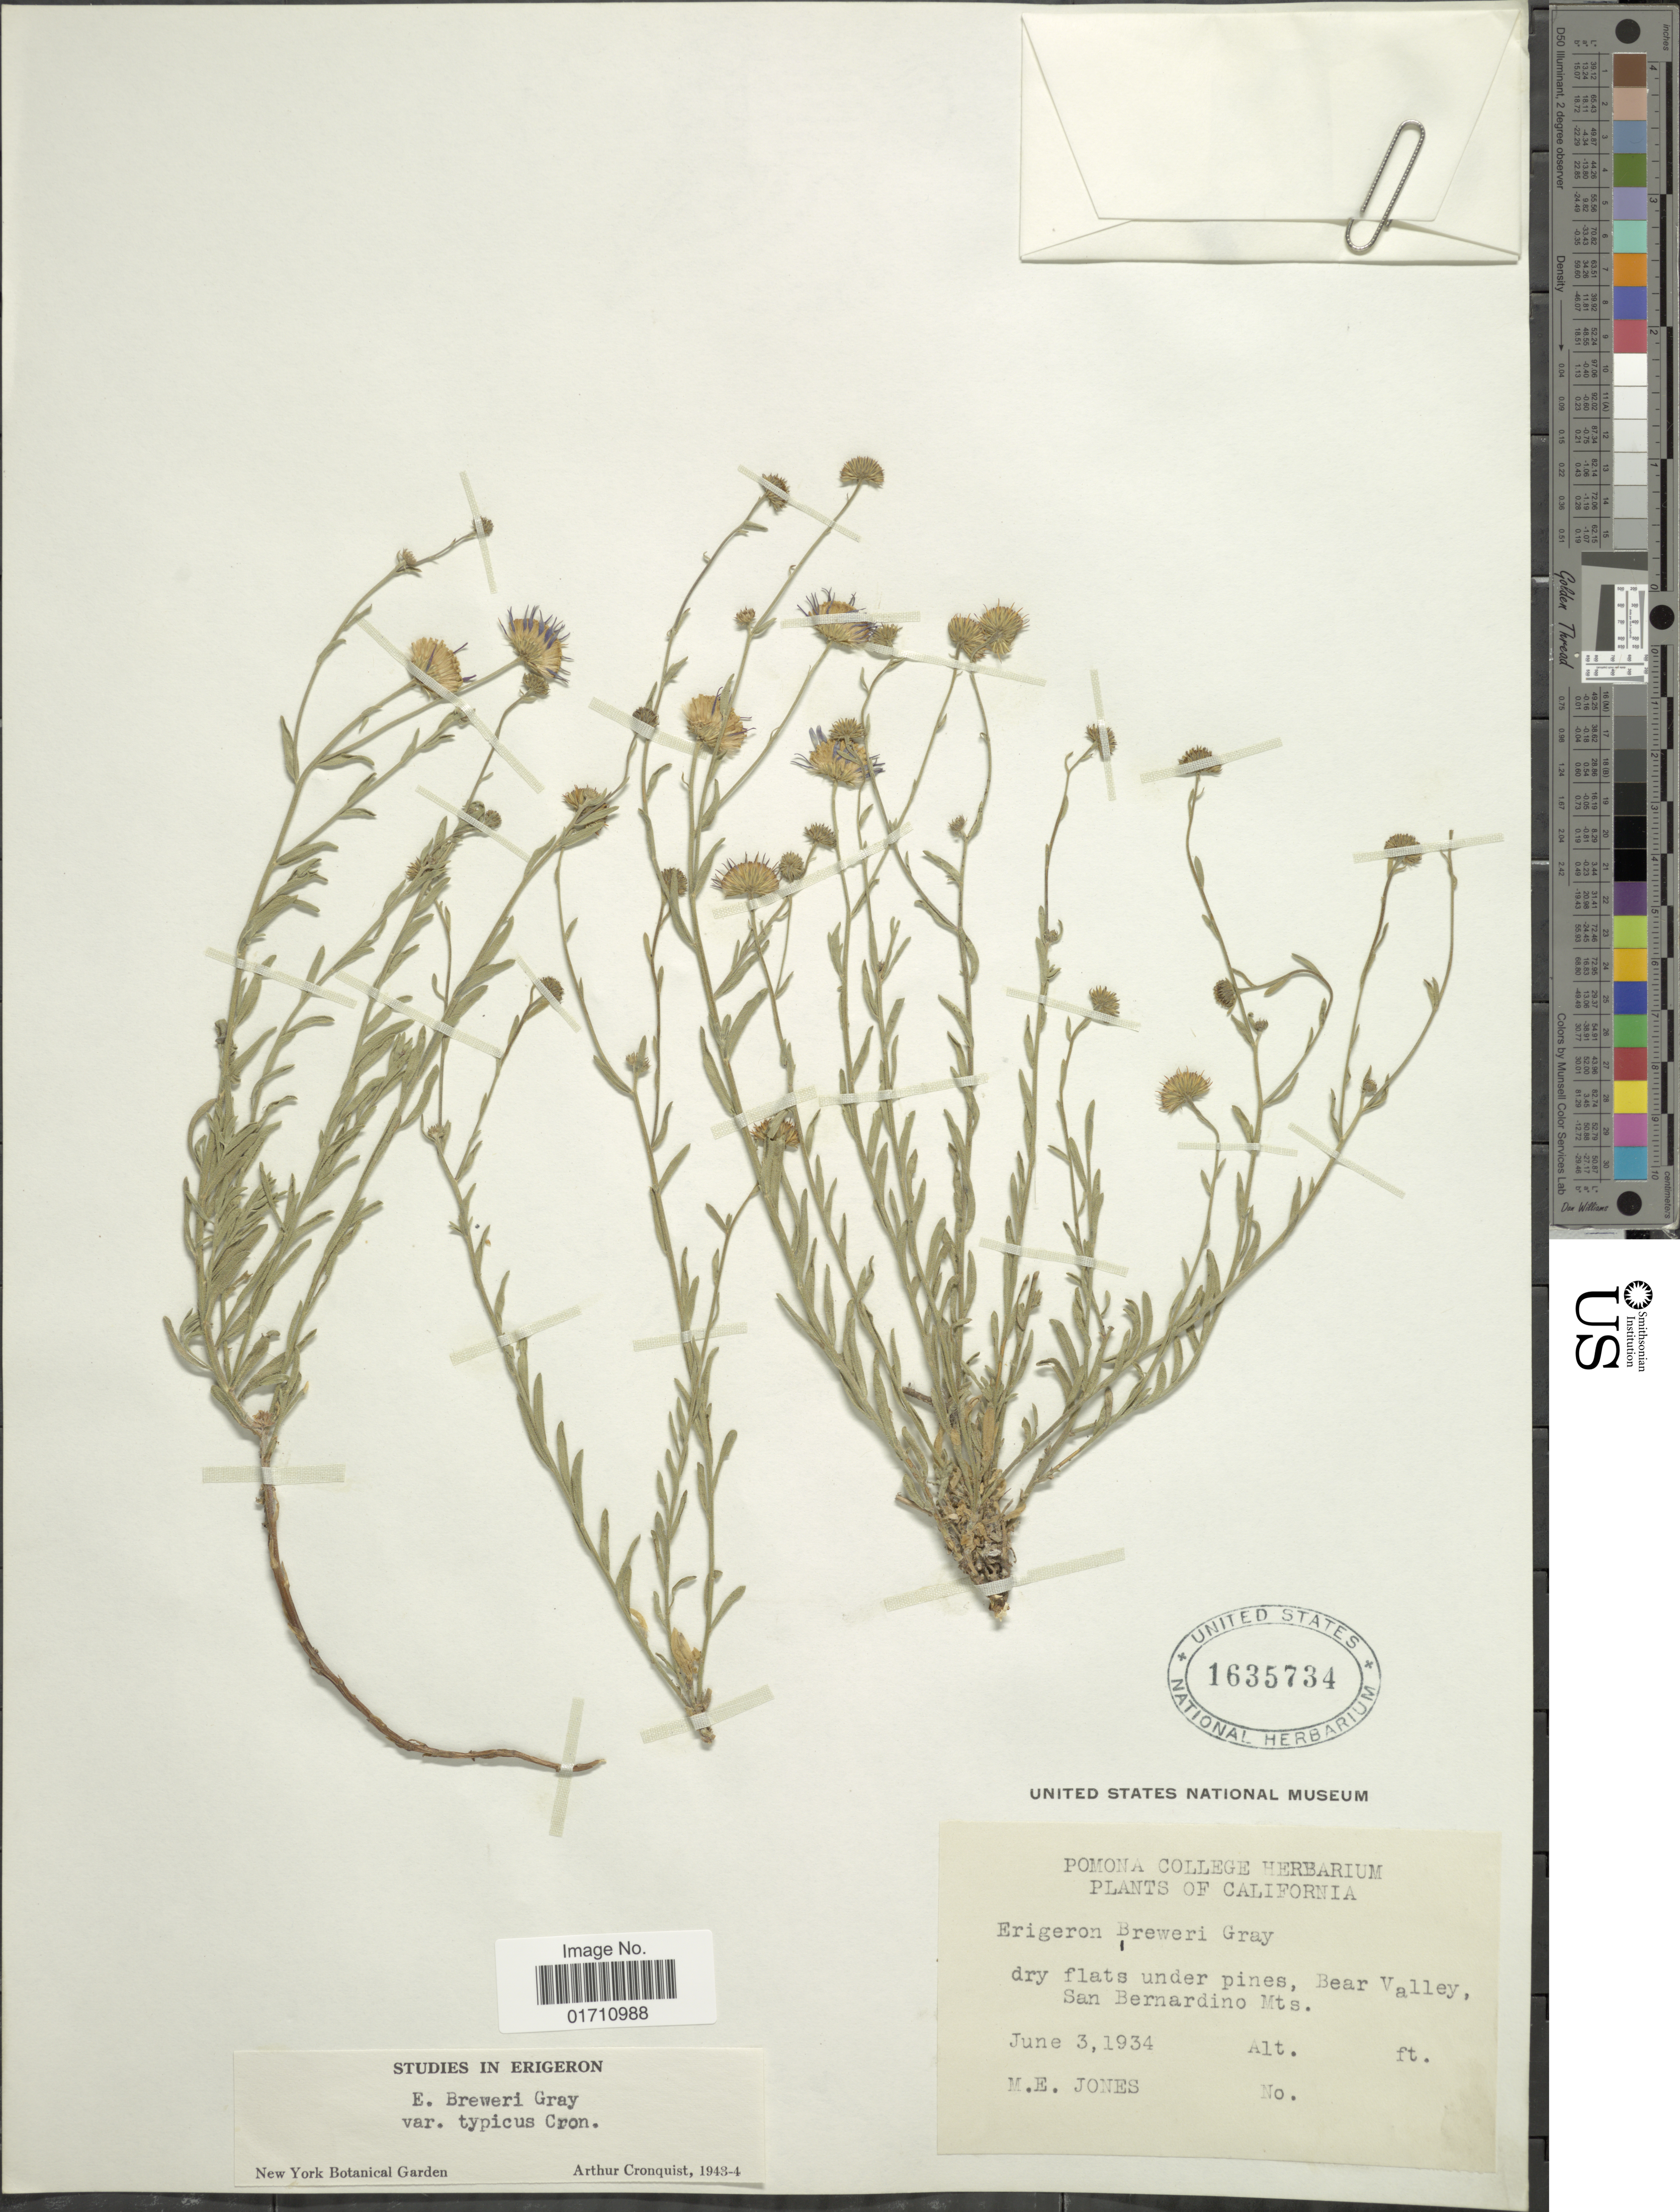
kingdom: Plantae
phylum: Tracheophyta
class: Magnoliopsida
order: Asterales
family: Asteraceae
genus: Erigeron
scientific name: Erigeron breweri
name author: A. Gray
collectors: M. E. Jones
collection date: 1934-06-03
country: United States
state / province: California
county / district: San Bernardino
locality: Dry flats under pines, Bear Valley, San Bernardino Mts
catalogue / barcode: US 1635734